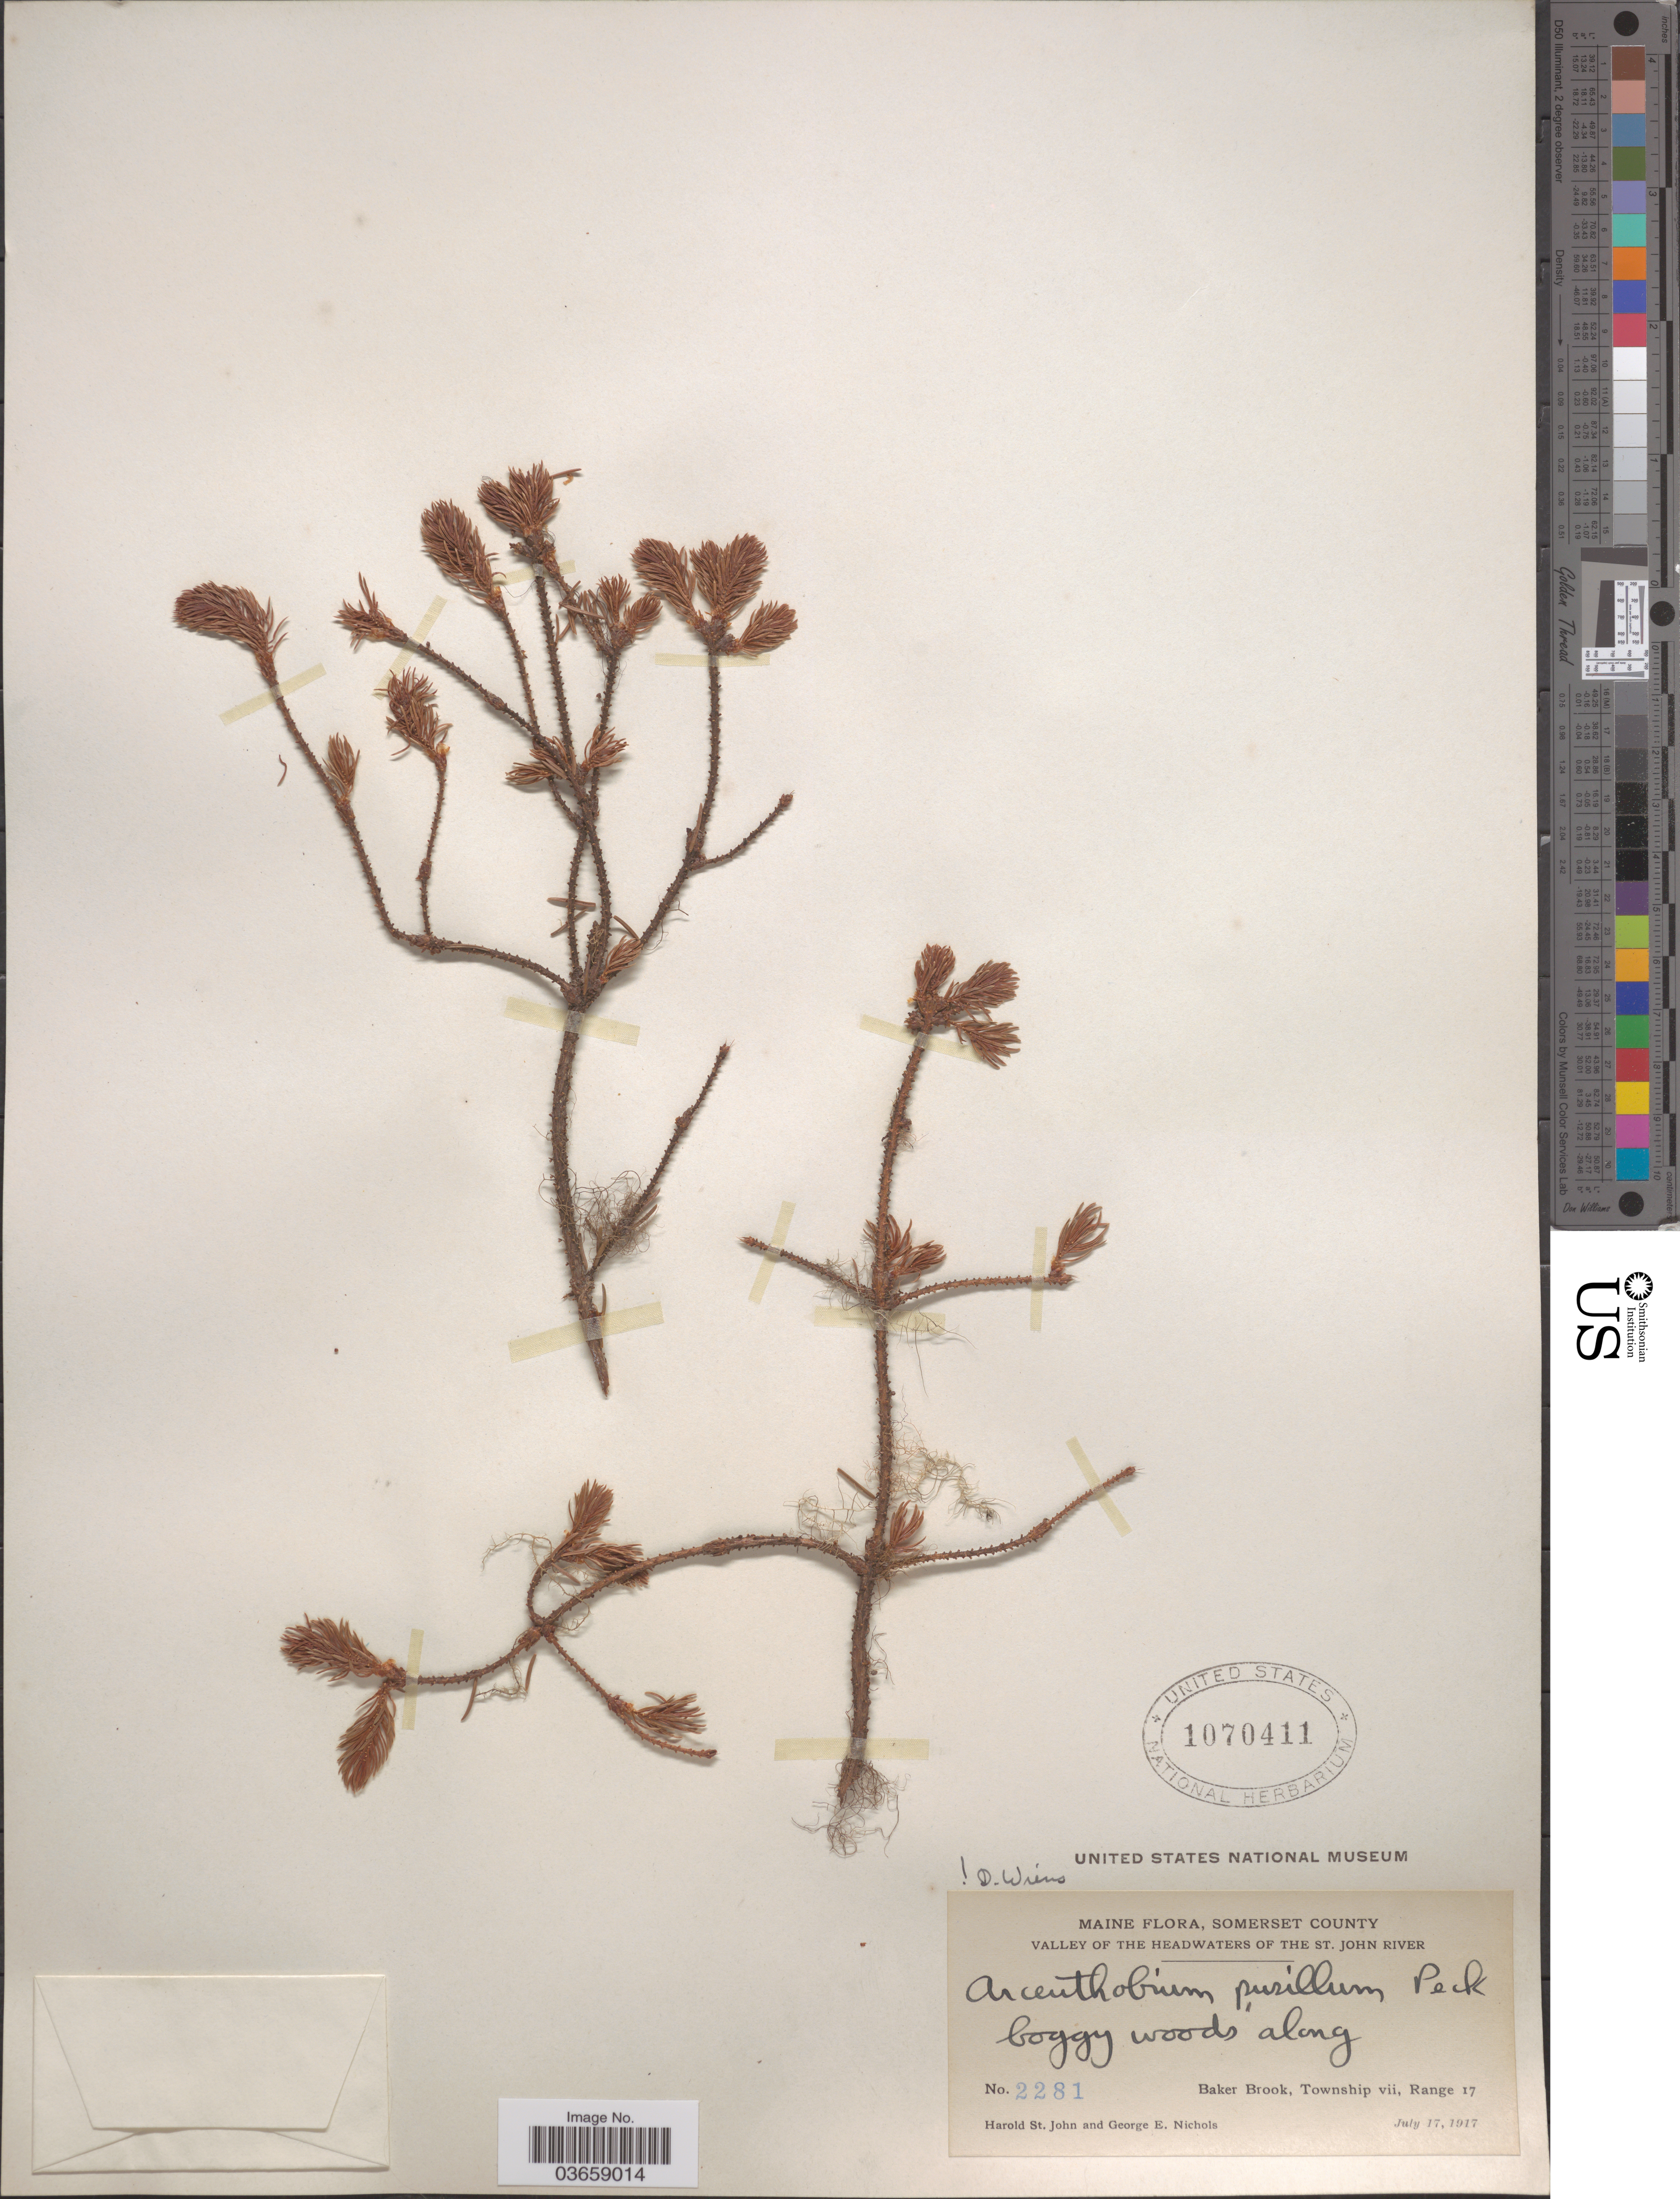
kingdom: Plantae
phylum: Tracheophyta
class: Magnoliopsida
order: Santalales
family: Viscaceae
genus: Arceuthobium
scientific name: Arceuthobium pusillum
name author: Peck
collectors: H. St. John & G. E. Nichols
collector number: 2281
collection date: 1917-07-17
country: United States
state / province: Maine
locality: Somerset County. Valley of the Headwaters of the St. John River. Baker Brook, Township ii, Range 17.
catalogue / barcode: US 1070411